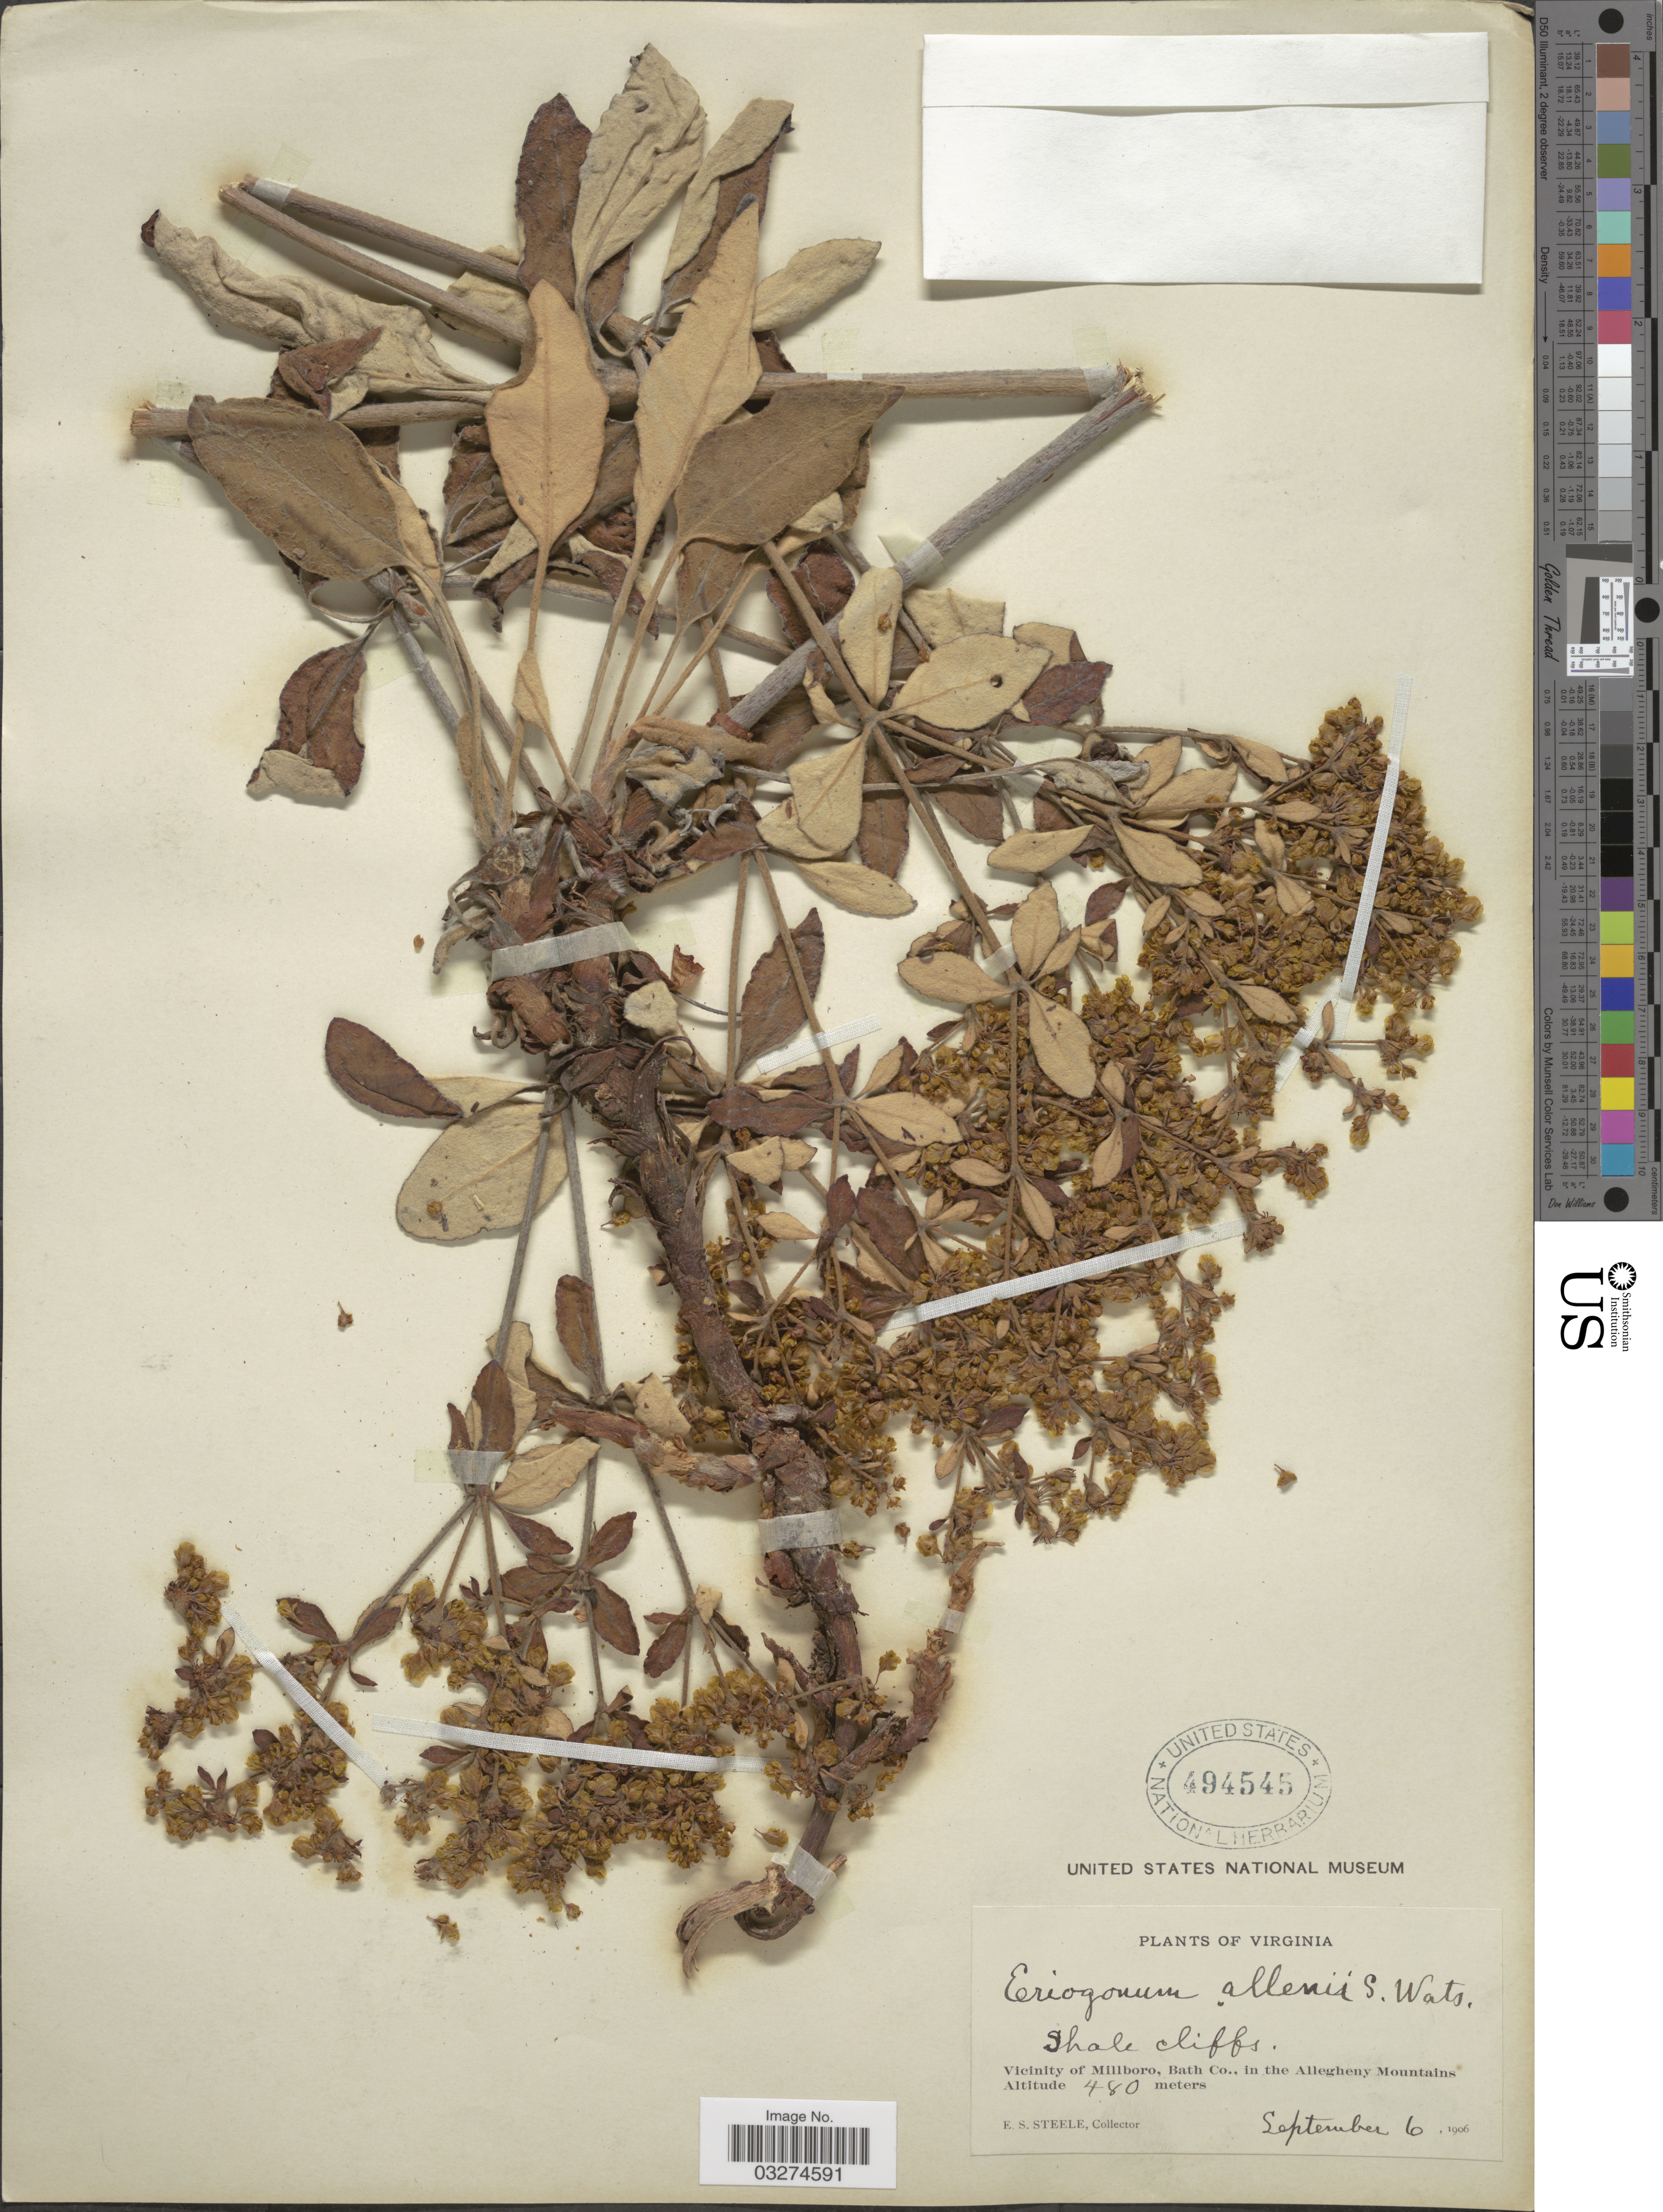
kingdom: Plantae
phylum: Tracheophyta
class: Magnoliopsida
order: Caryophyllales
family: Polygonaceae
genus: Eriogonum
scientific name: Eriogonum alleni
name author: S. Watson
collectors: E. Steele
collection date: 1906-09-06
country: United States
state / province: Virginia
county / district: Bath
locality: Vicinity of Millboro, Bath Co., in the Allegheny Mountains.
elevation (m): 480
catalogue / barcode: US 494545